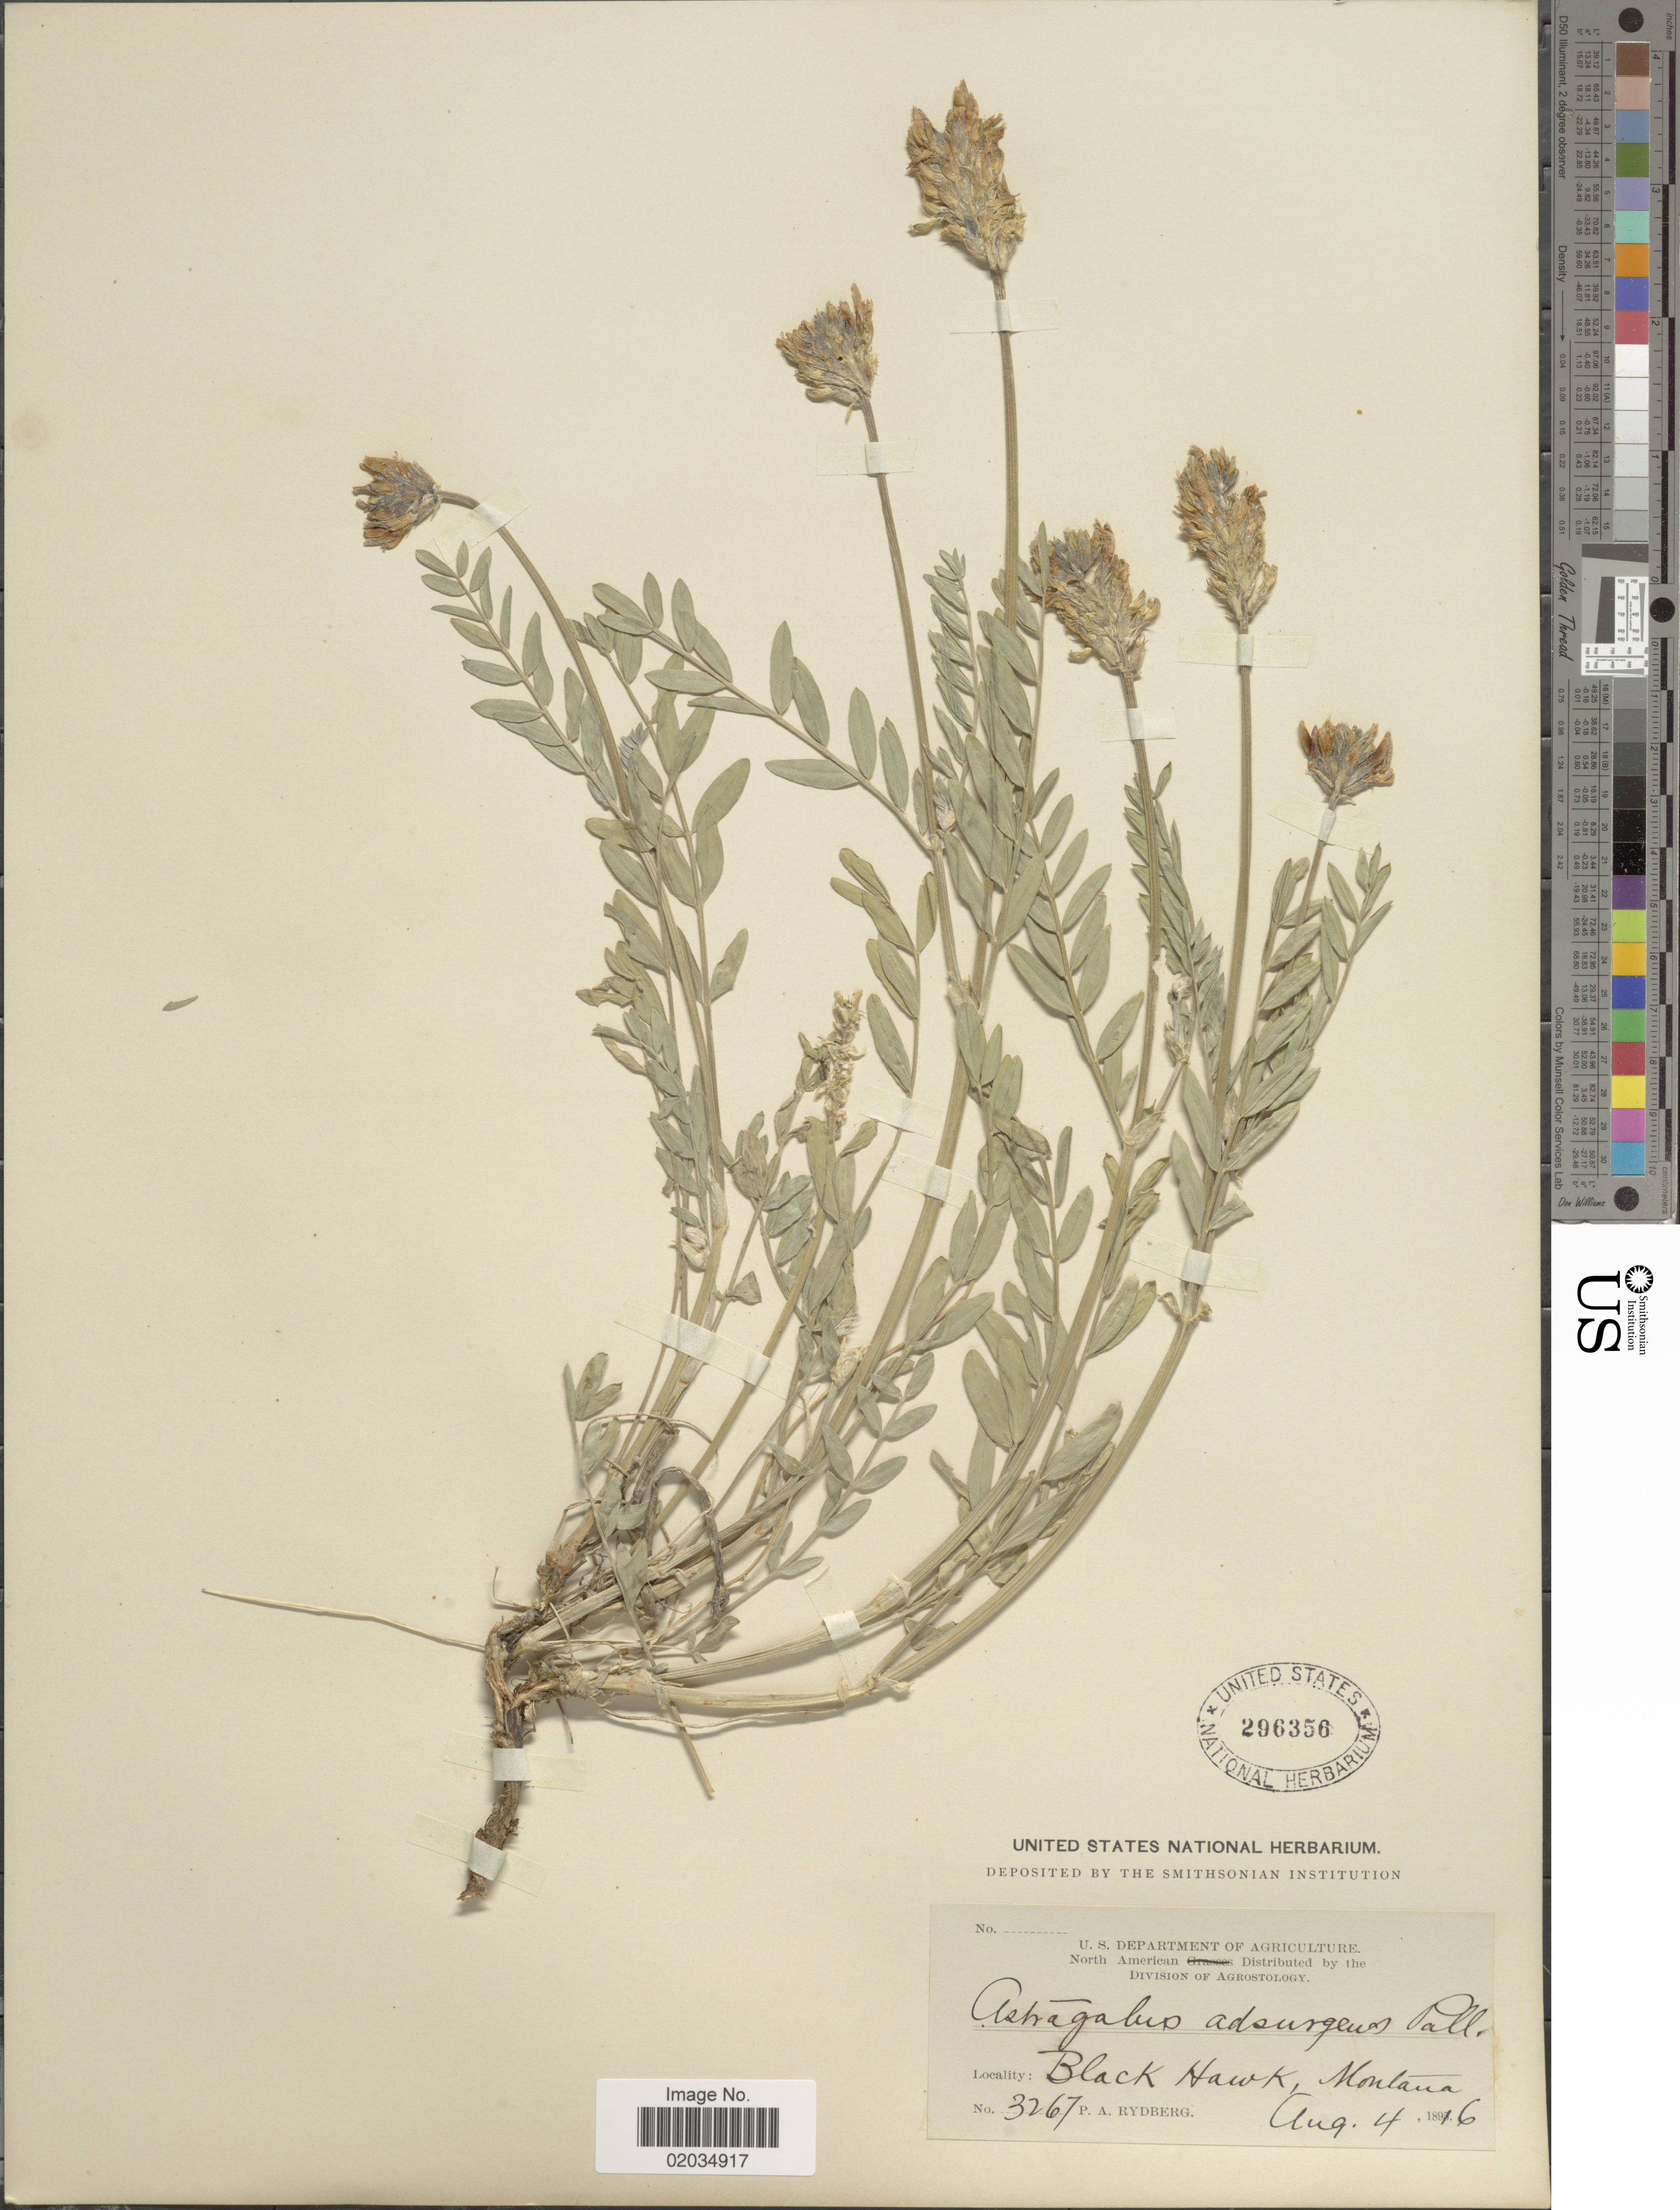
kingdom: Plantae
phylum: Tracheophyta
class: Magnoliopsida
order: Fabales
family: Fabaceae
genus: Astragalus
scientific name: Astragalus striatus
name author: Nutt.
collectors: P. A. Rydberg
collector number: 3267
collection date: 1916-08-04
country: United States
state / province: Montana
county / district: Lewis and Clark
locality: Black Hawk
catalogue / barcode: US 296356